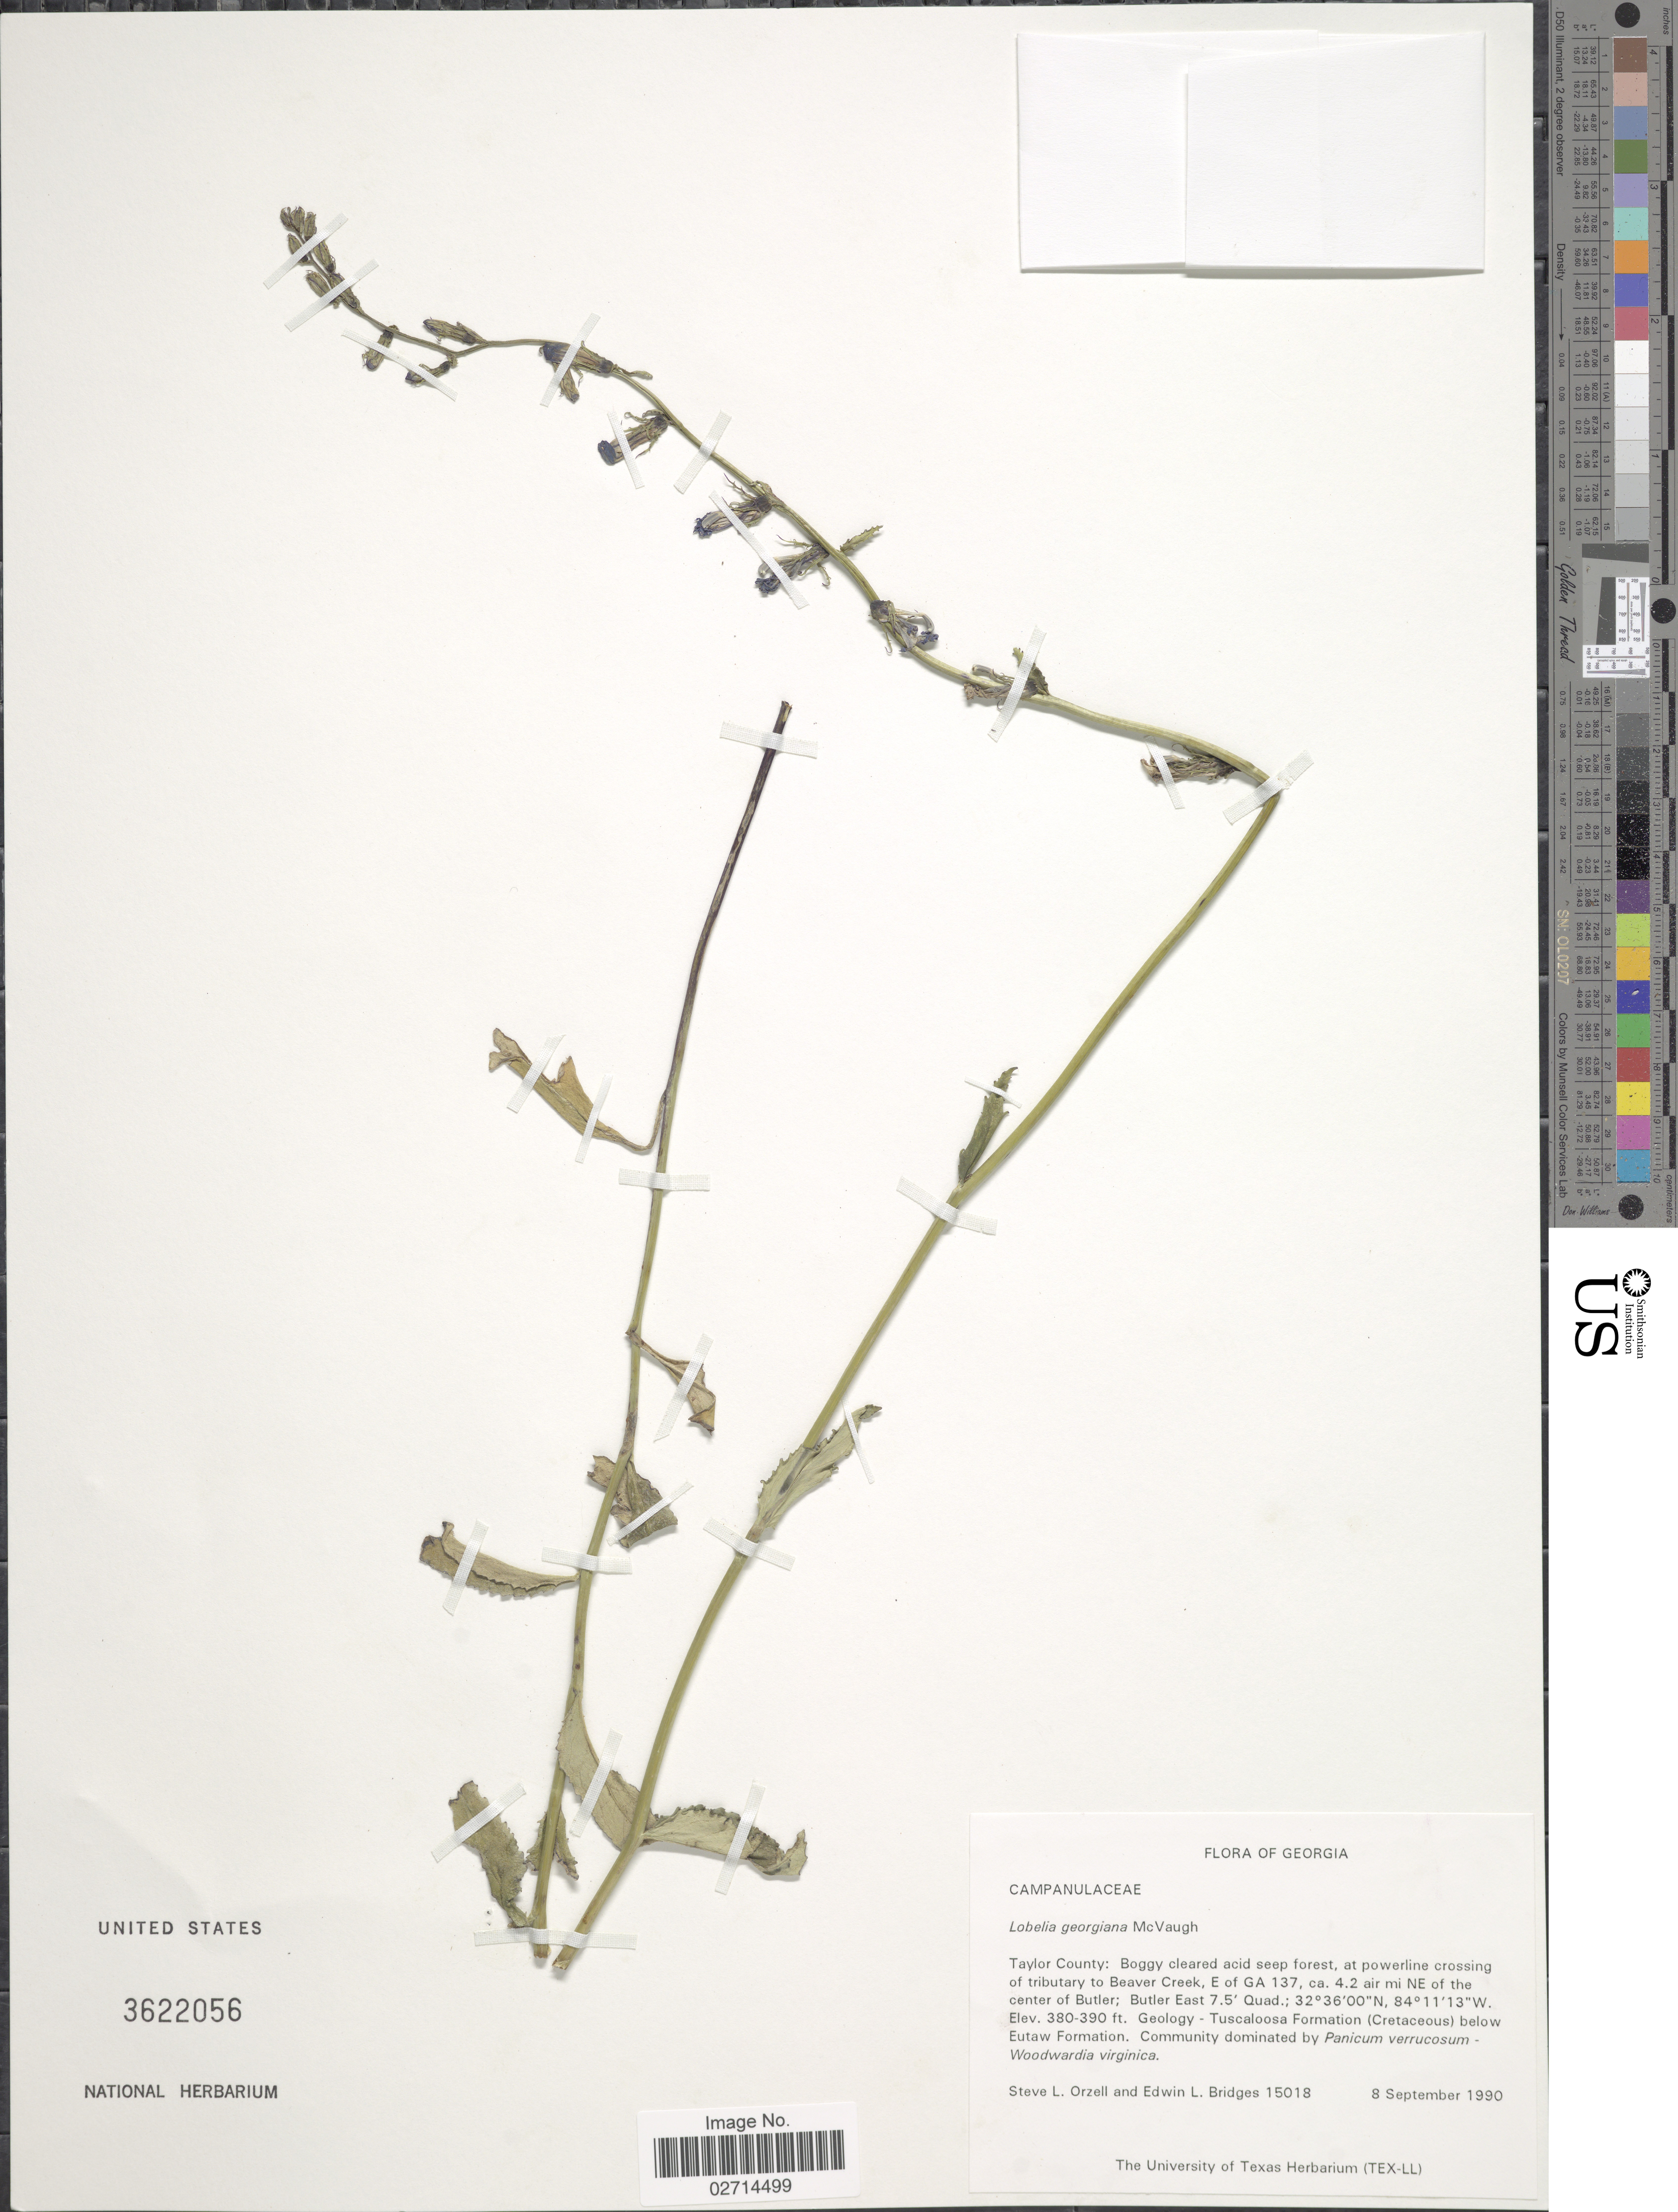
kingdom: Plantae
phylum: Tracheophyta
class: Magnoliopsida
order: Asterales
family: Campanulaceae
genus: Lobelia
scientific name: Lobelia georgiana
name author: McVaugh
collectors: S. Orzell & E. Bridges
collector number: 15018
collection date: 1990-09-08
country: United States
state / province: Georgia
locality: Taylor County: Boggy cleared acid seep forest, at powerline crossing of tributary to Beaver Creek, E of GA 137, ca. 4.2 air mi NE of the center of Butler; Butler East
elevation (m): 116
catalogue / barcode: US 3622056